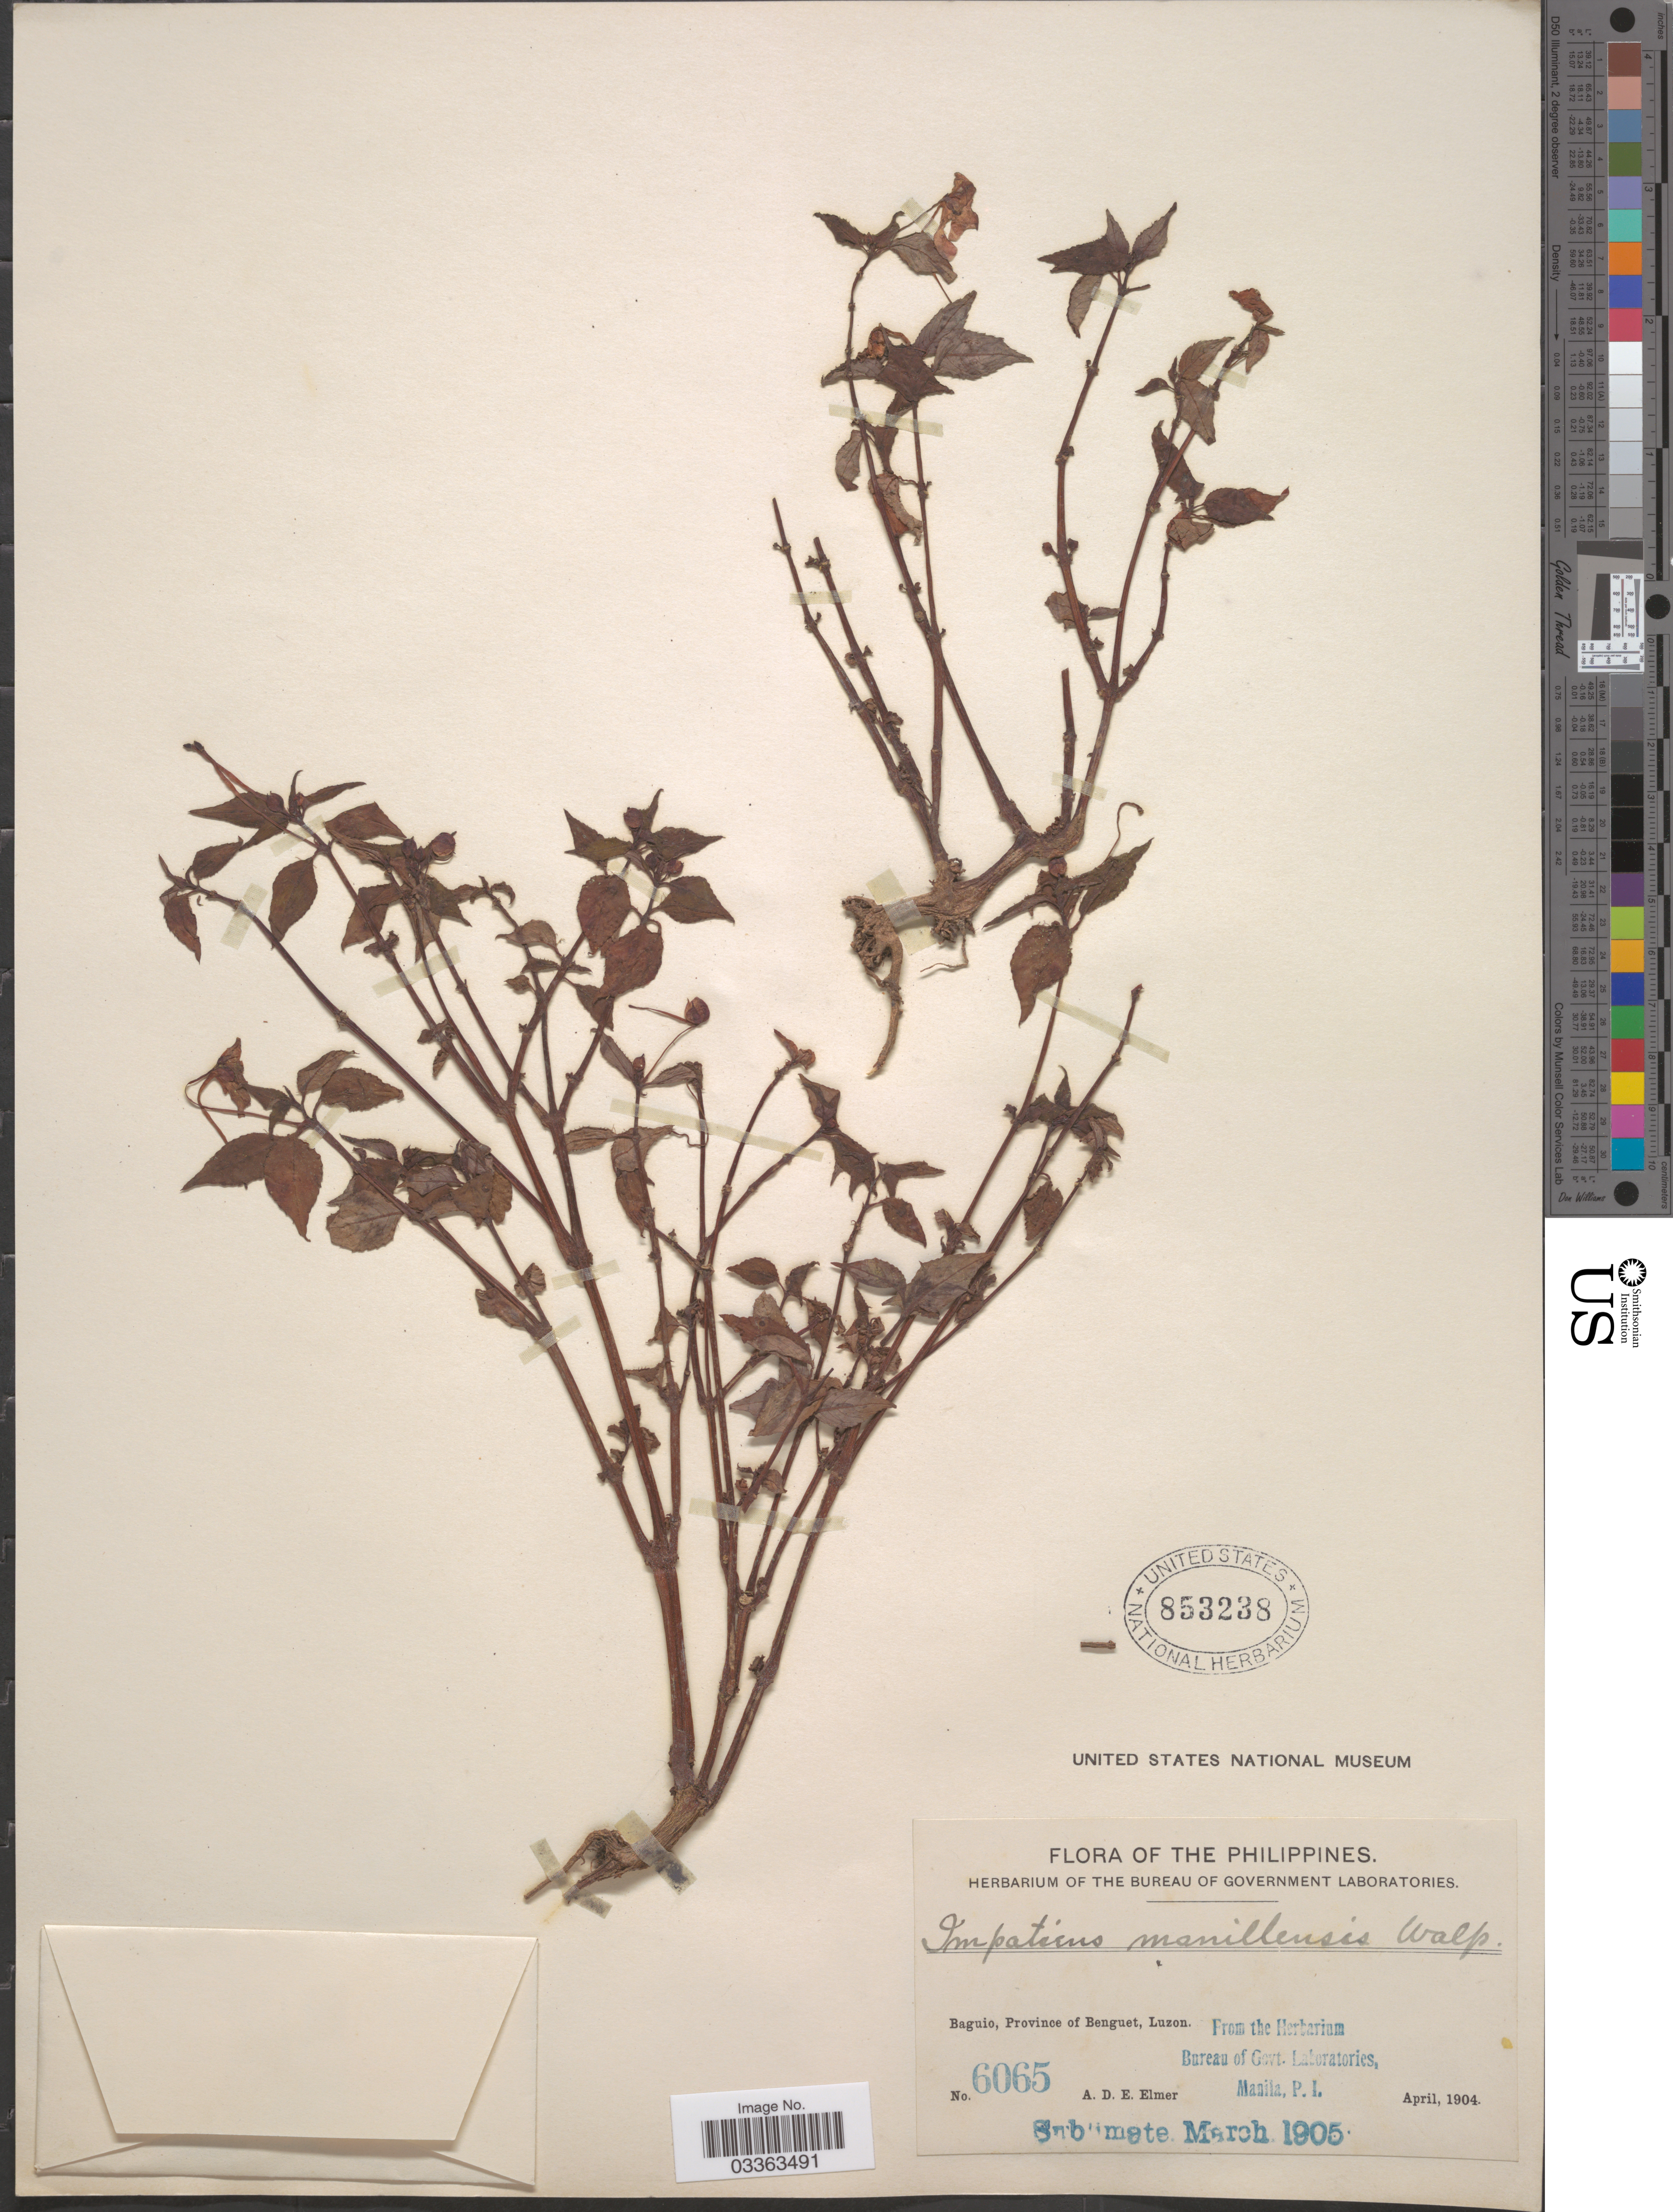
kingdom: Plantae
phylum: Tracheophyta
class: Magnoliopsida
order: Ericales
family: Balsaminaceae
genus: Impatiens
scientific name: Impatiens manillensis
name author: Walp.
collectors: A. D. E. Elmer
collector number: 6065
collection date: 1904-04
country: Philippines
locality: Baguio, Province of Benguet, Luzon.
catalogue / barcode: US 853238